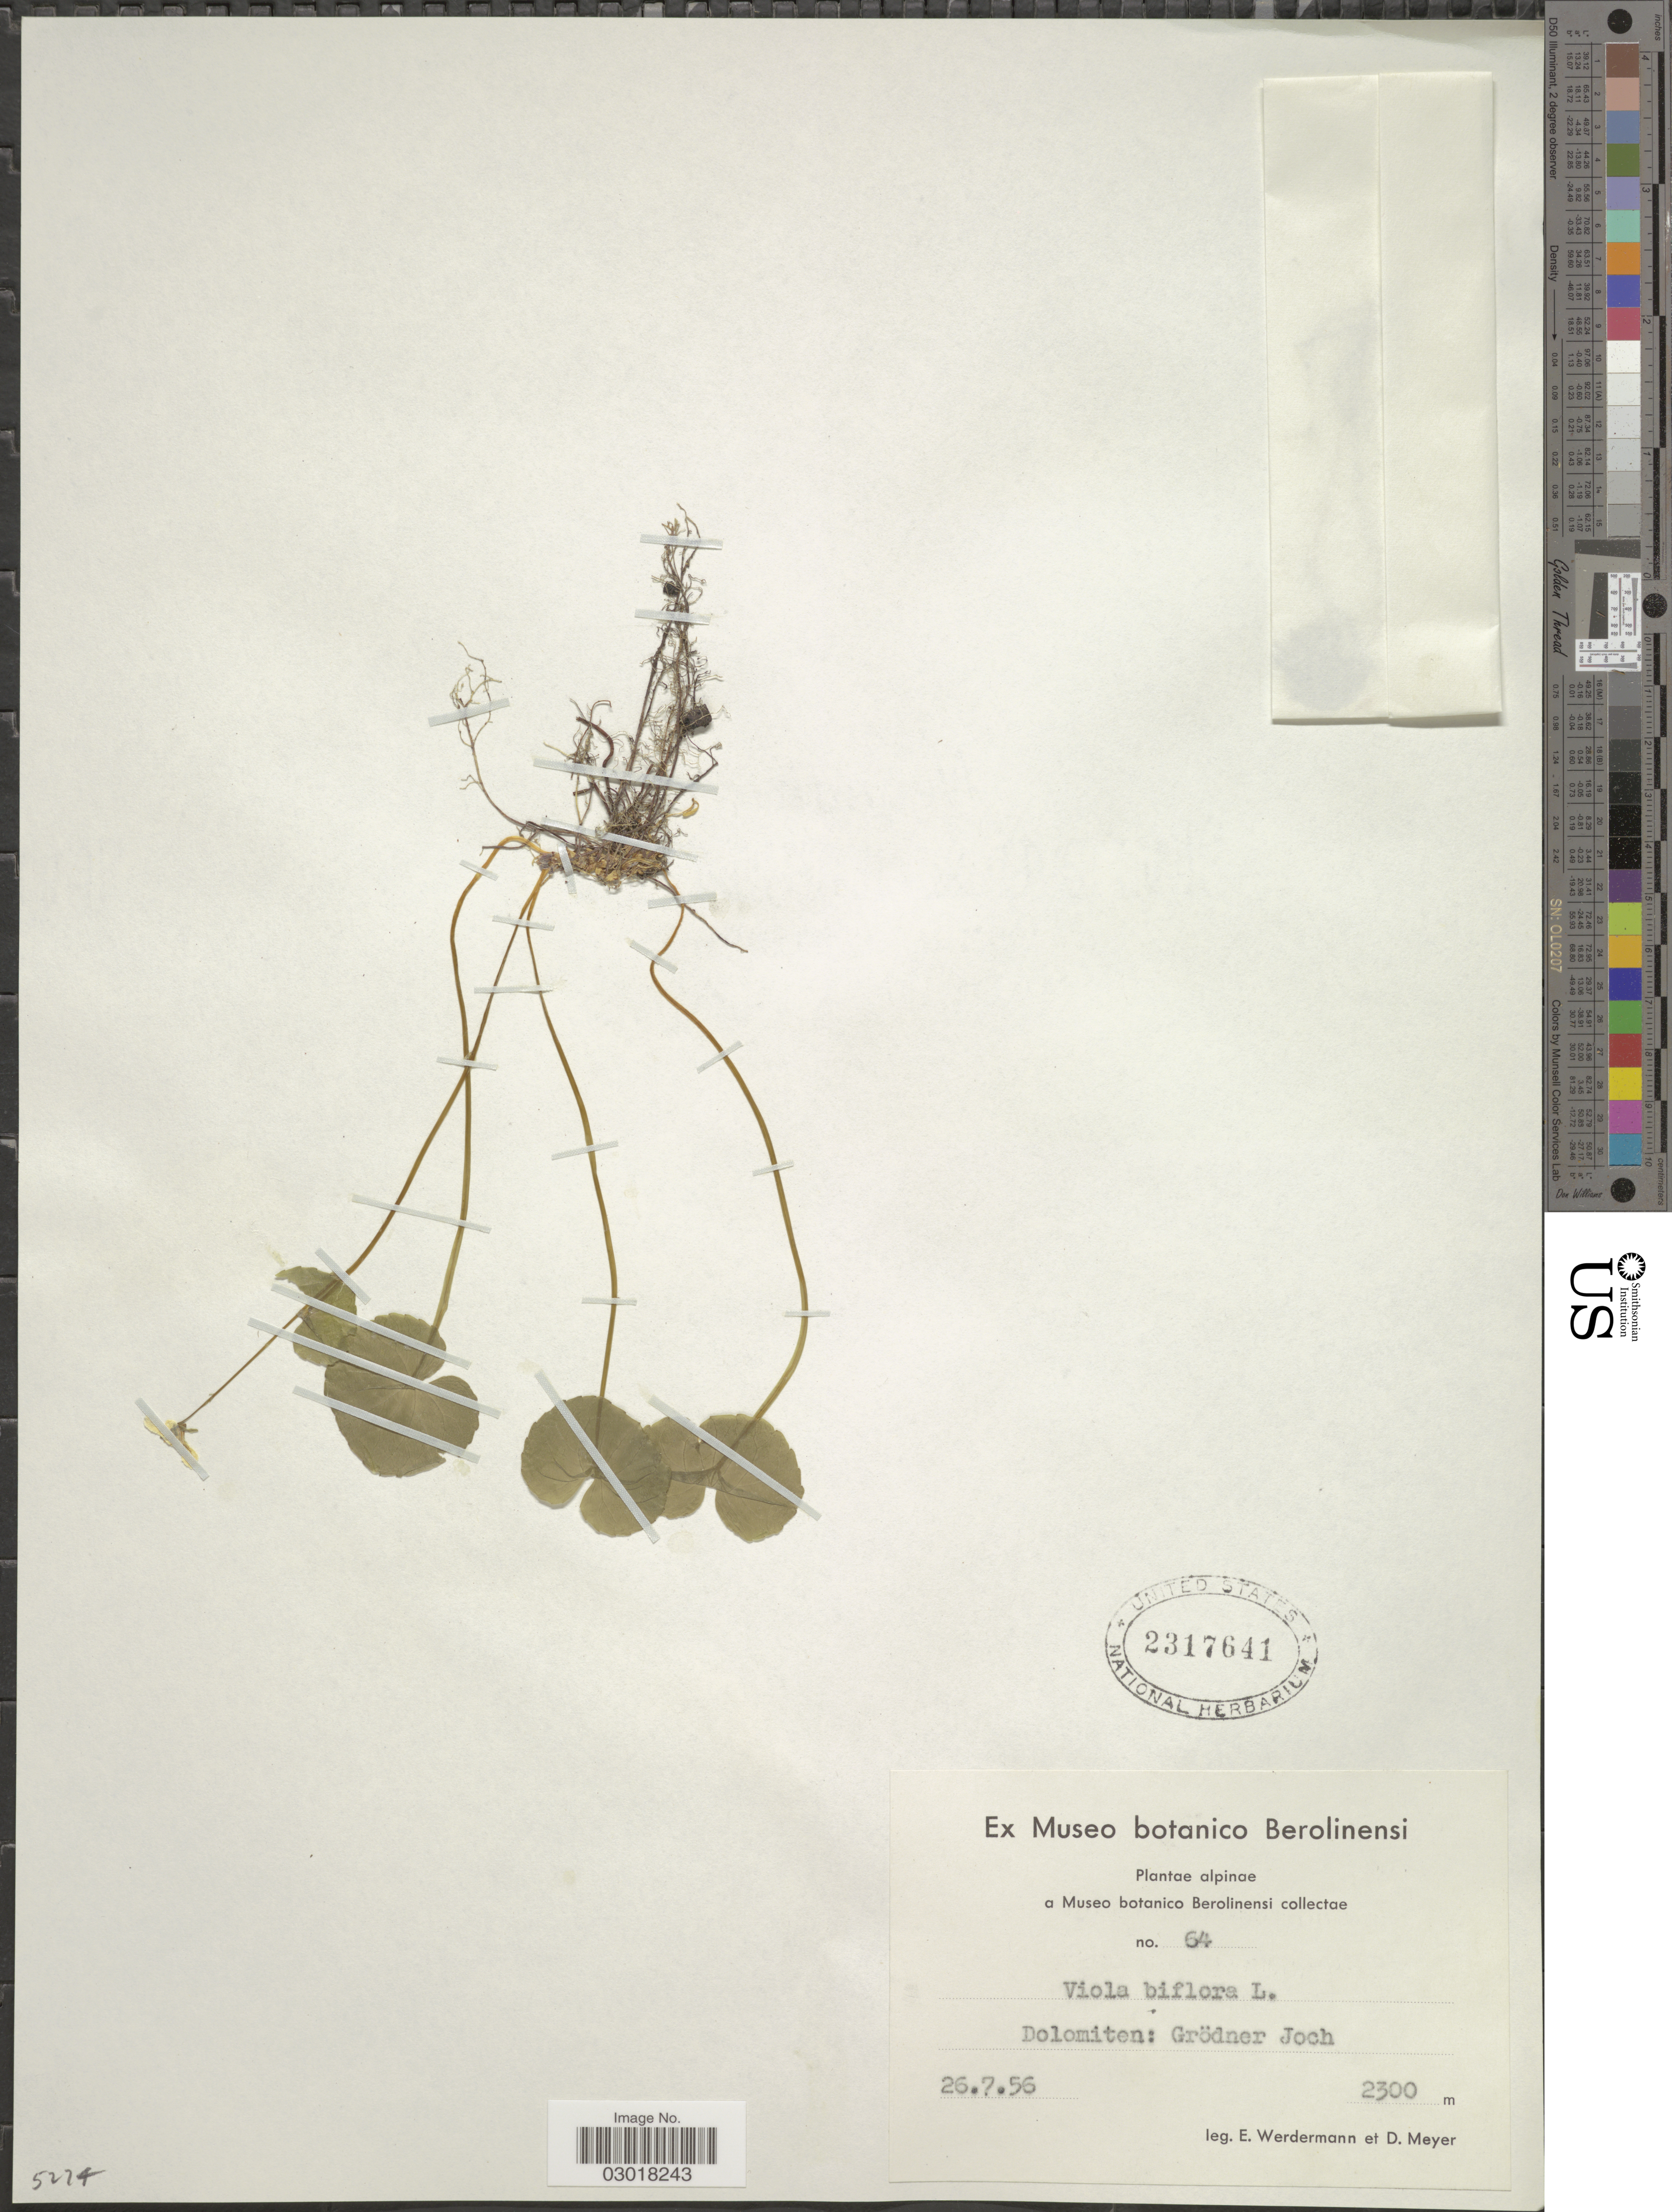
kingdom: Plantae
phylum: Tracheophyta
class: Magnoliopsida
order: Malpighiales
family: Violaceae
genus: Viola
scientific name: Viola biflora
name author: L.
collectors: E. Werdermann & D. Meyer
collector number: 64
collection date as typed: Transcribed d/m/y: 26/7/56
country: Italy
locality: Alpinae. Dolomiten: Grödner Joch.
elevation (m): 2300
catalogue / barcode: US 2317641